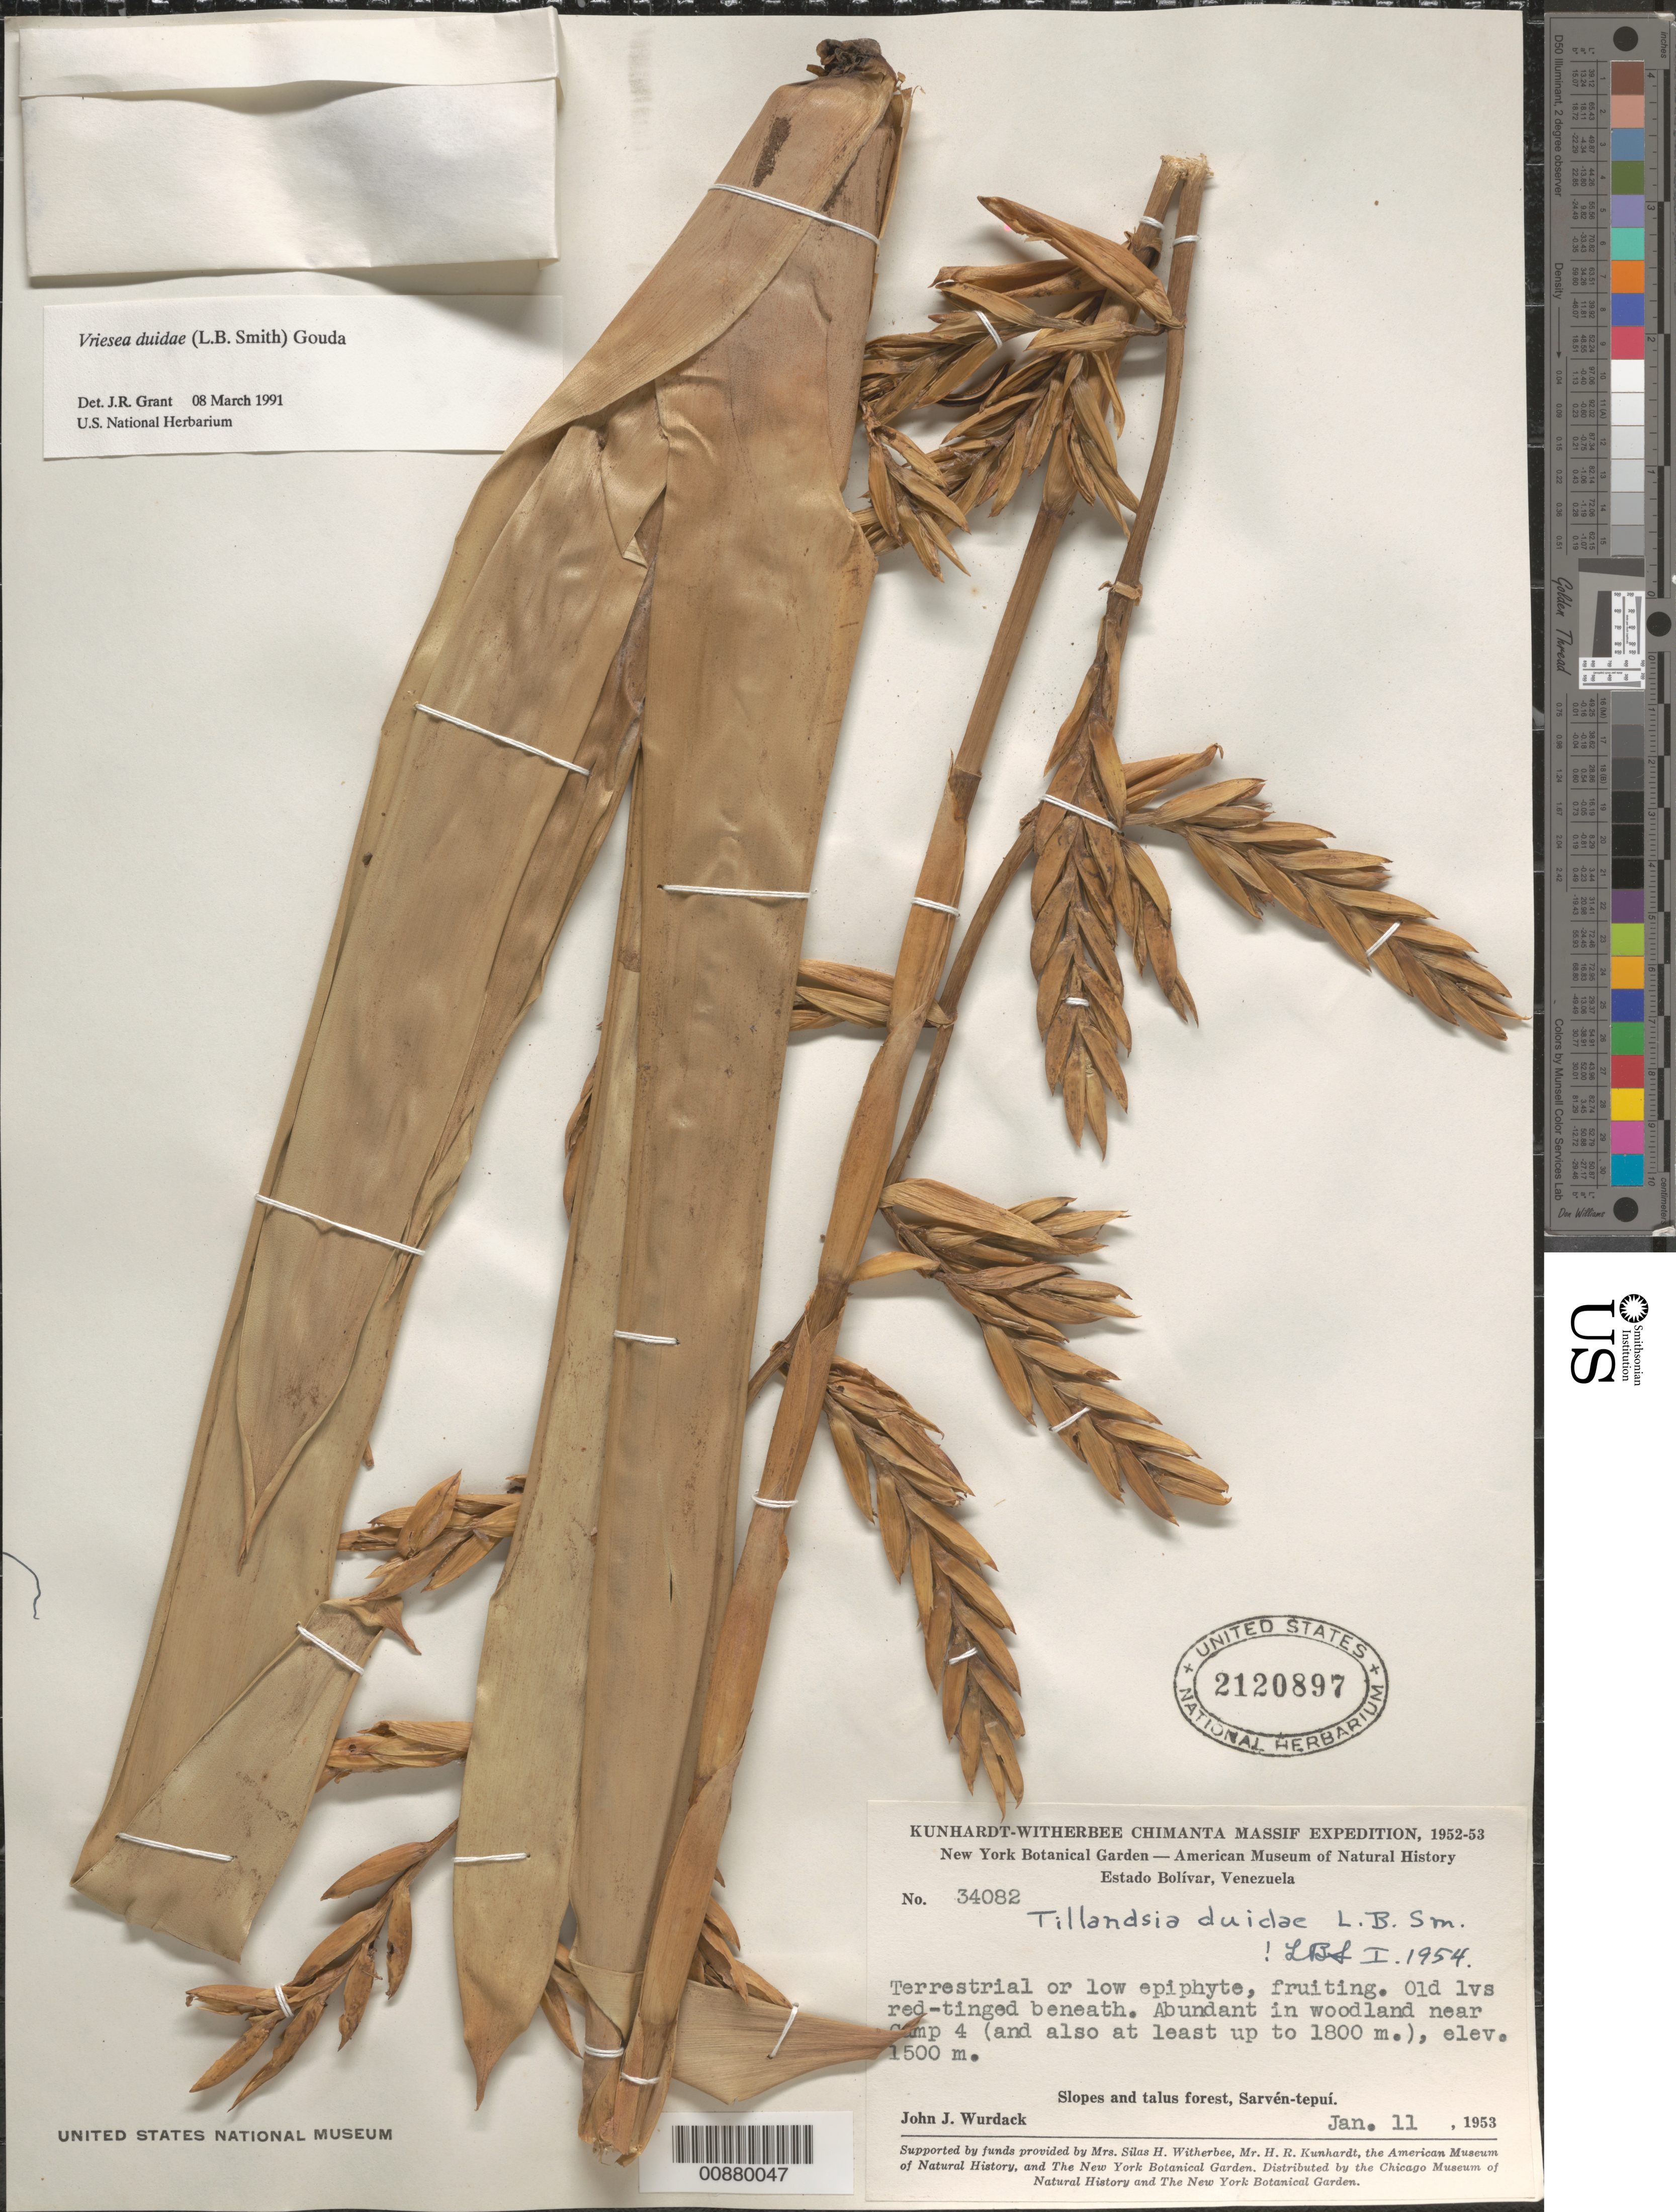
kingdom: Plantae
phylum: Tracheophyta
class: Liliopsida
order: Poales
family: Bromeliaceae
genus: Vriesea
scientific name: Vriesea duidae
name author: (L.B. Sm.) Gouda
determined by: Grant, J. R., (SWITZERLAND)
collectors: J. J. Wurdack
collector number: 34082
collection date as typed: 11-Jan-53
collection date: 1953-01-11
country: Venezuela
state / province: Bolívar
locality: Sarvén-tepuí, near Camp 4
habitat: Woodland; slopes and talus forest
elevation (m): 1500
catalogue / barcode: US 2120897